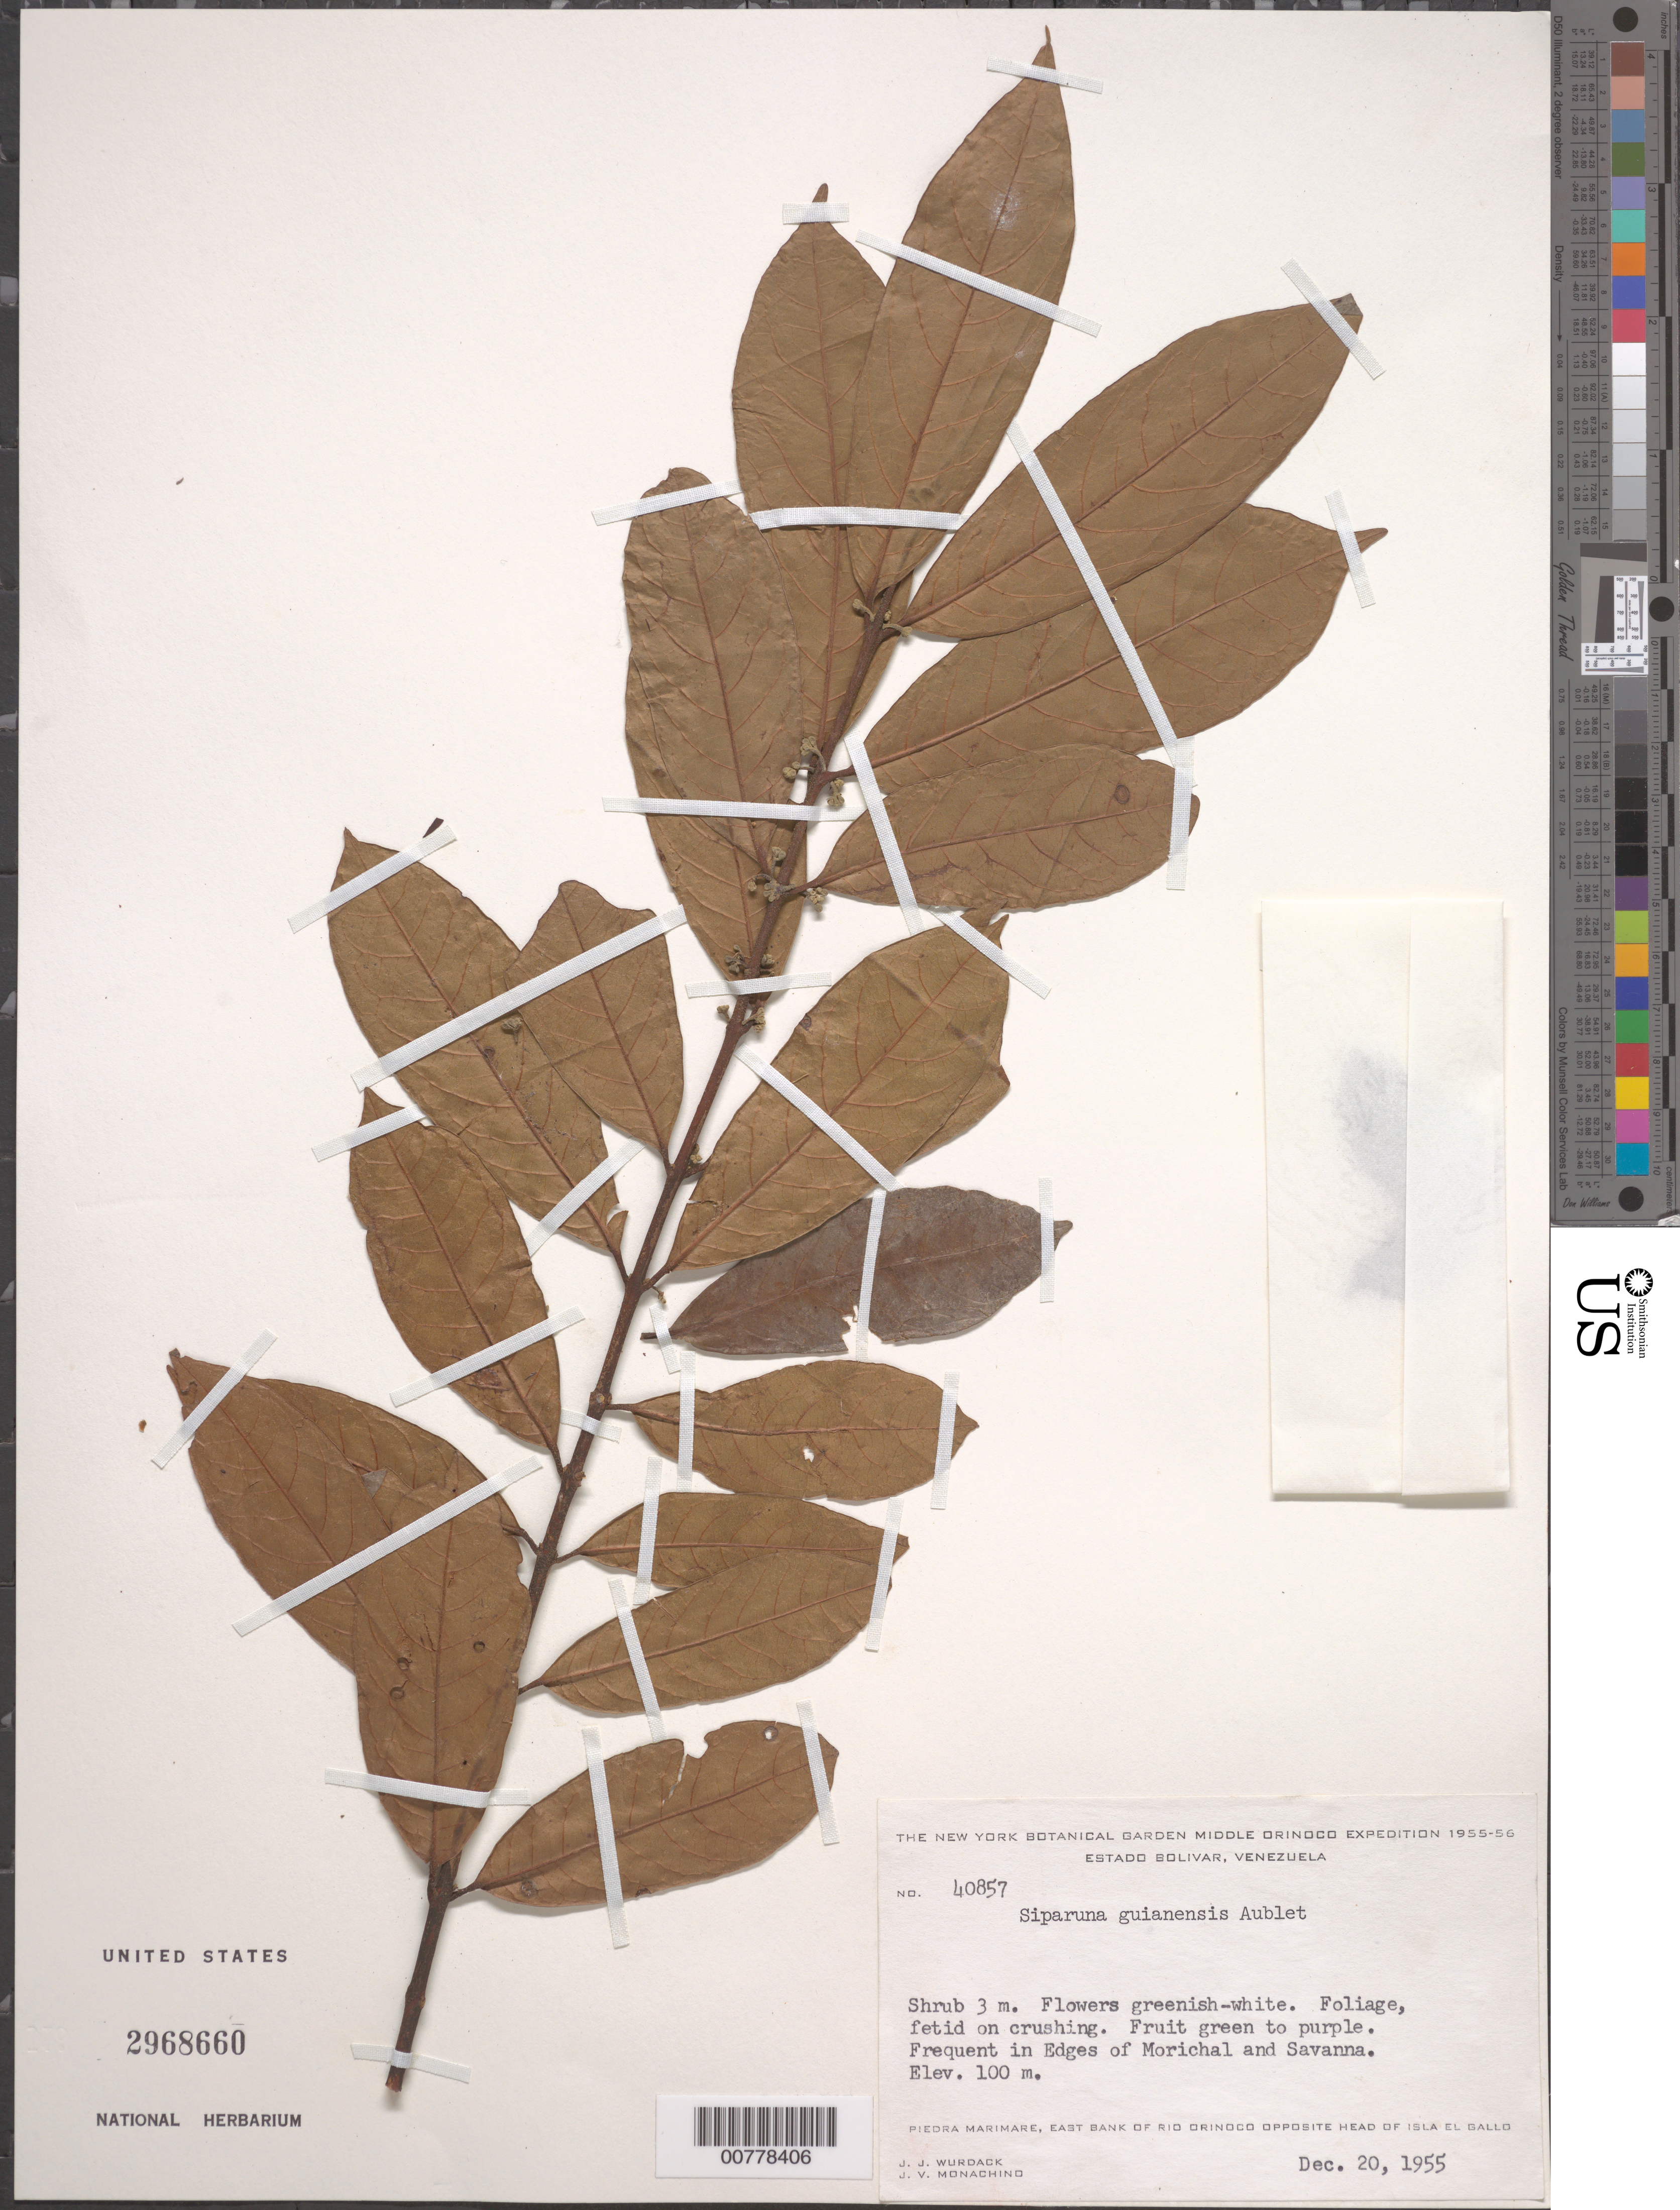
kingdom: Plantae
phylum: Tracheophyta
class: Magnoliopsida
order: Laurales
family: Siparunaceae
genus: Siparuna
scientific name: Siparuna guianensis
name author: Aubl.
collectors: J. J. Wurdack & J. V. Monachino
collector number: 40857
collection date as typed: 20-Dec-55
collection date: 1955-12-20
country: Venezuela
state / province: Bolívar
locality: Piedra Marimare, E bank of Río Orinoco, opposite head of Isla El Gallo; east base of piedra, 2 km east of Río Orinoco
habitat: Edges of Morichal and Savanna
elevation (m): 100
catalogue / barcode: US 2968660